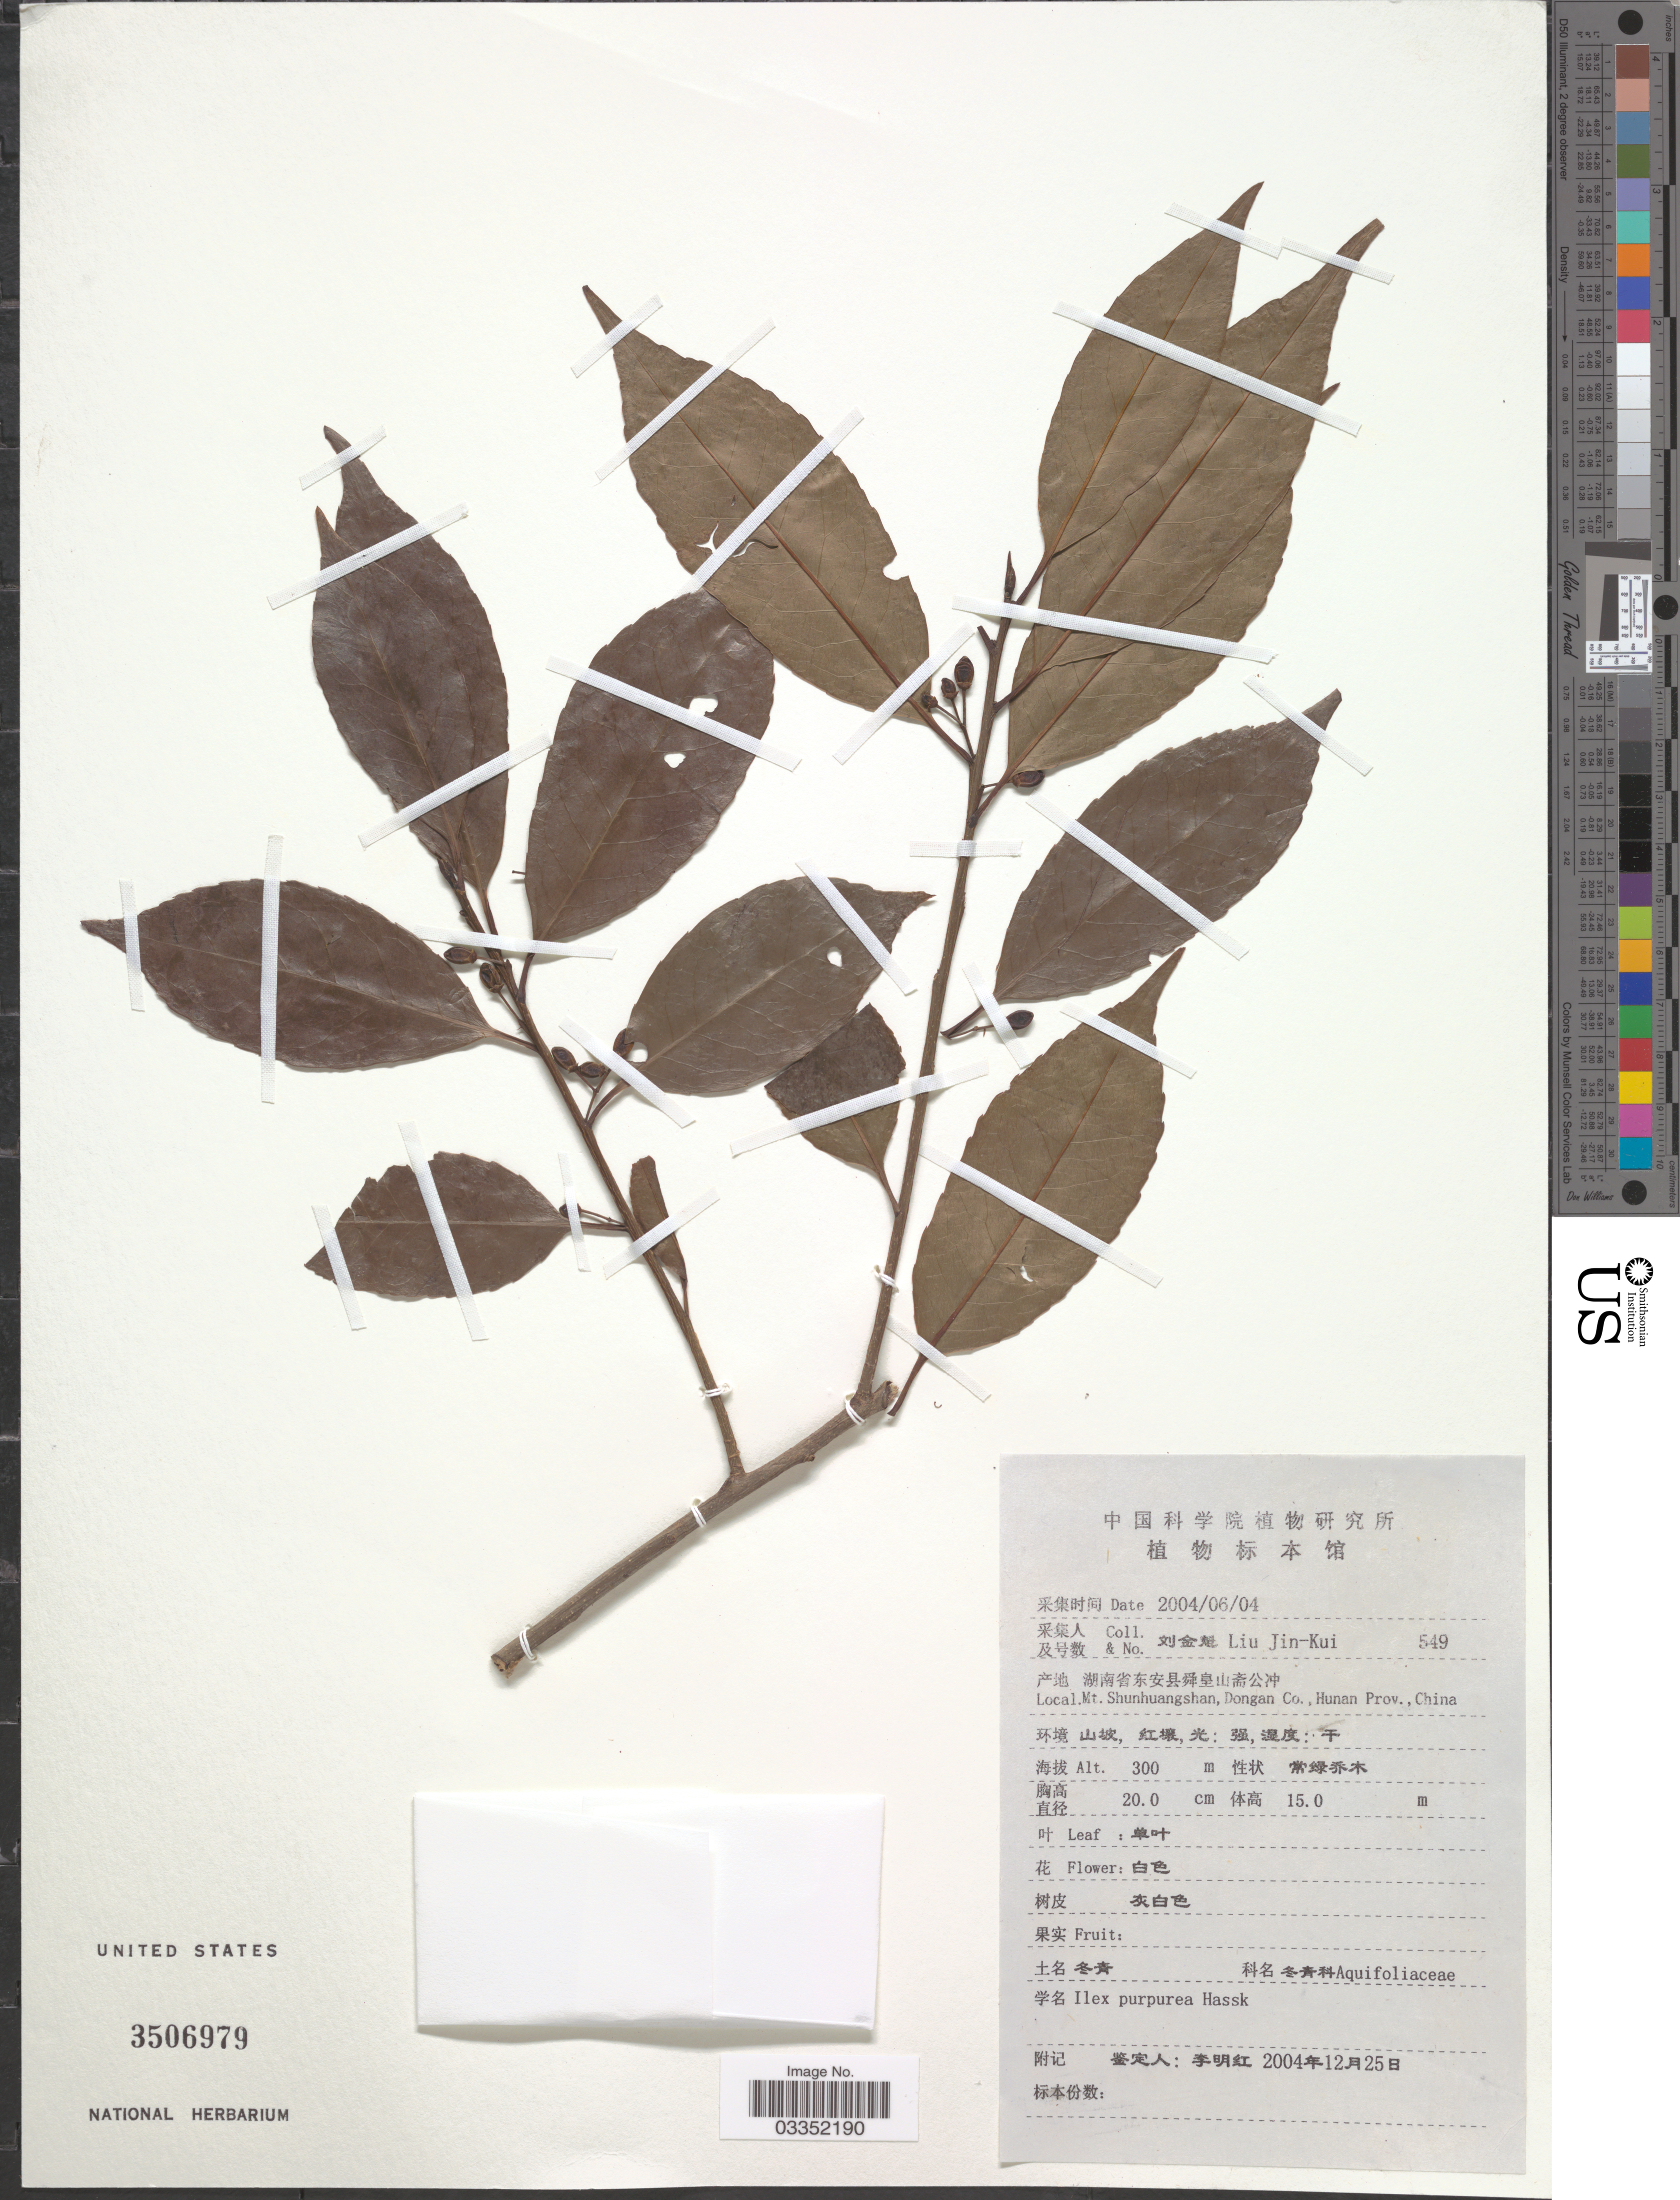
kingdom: Plantae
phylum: Tracheophyta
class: Magnoliopsida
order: Aquifoliales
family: Aquifoliaceae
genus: Ilex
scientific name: Ilex purpurea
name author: Hassk.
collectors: Liu Jin-Kui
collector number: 549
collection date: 2004-06-04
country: China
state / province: Hunan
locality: Mt. Shunhuangshan, Dongan Co.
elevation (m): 300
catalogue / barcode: US 3506979